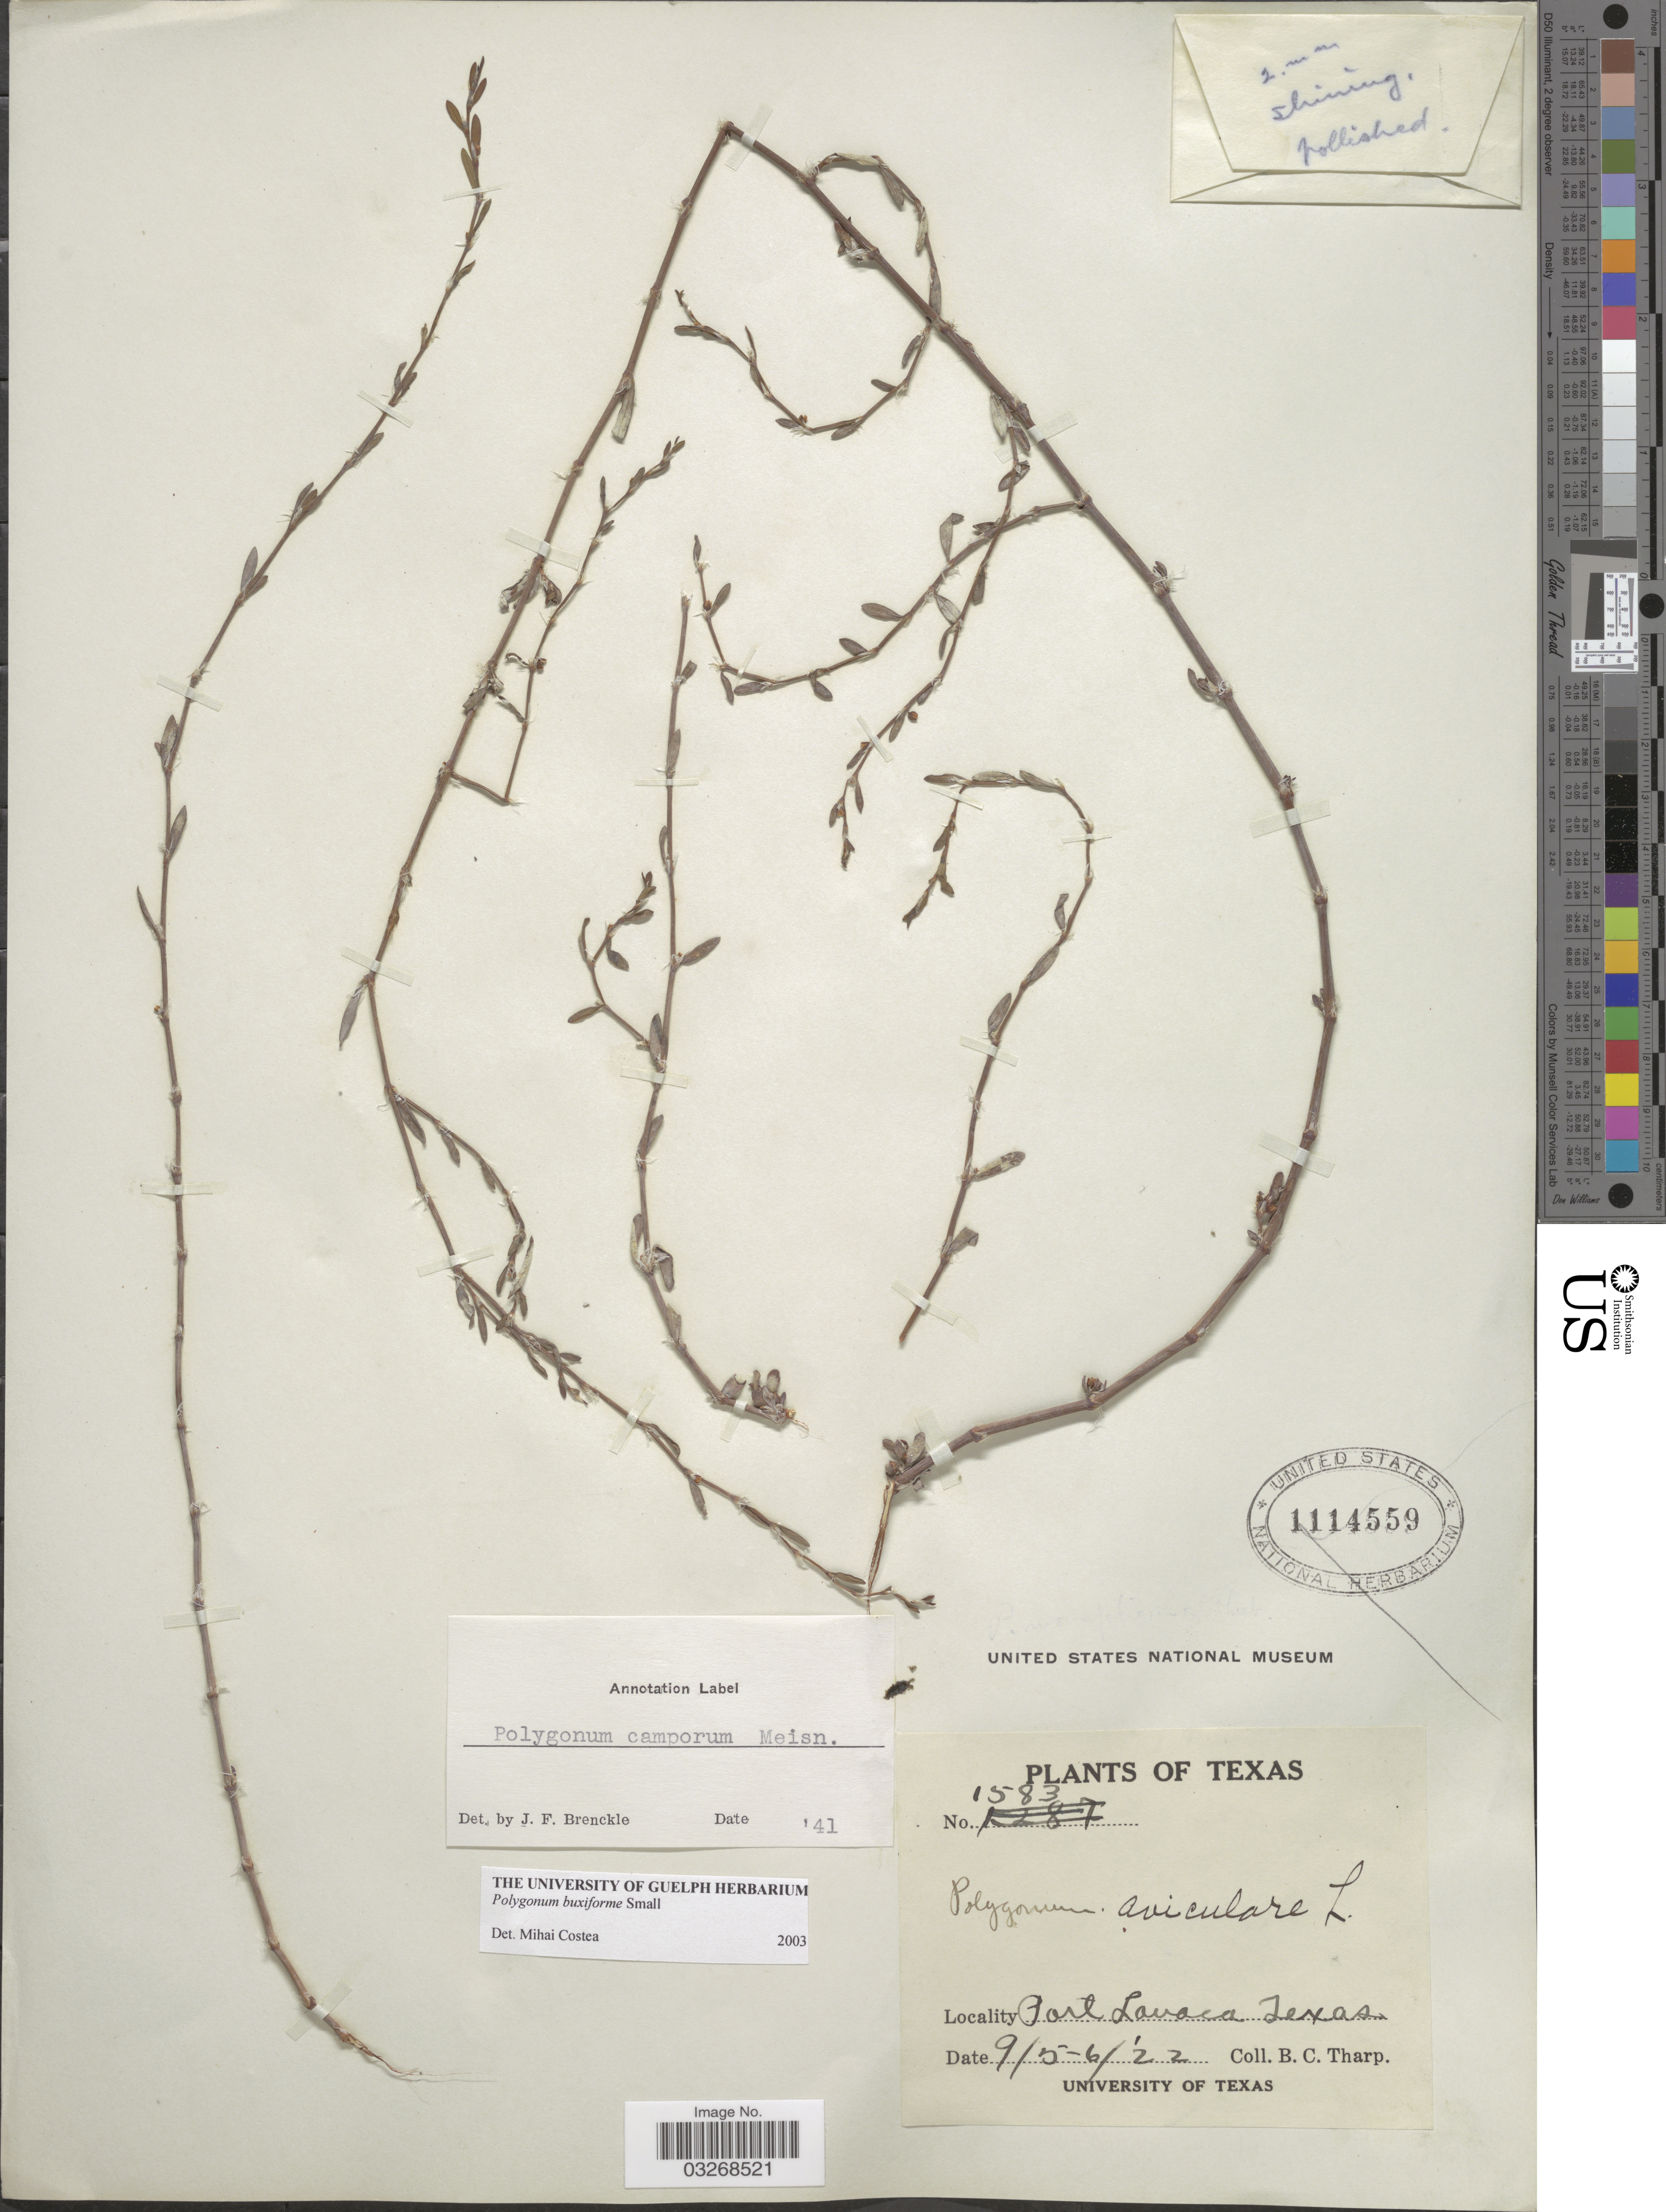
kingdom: Plantae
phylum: Tracheophyta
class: Magnoliopsida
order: Caryophyllales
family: Polygonaceae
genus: Polygonum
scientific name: Polygonum buxiforme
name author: Small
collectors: B. C. Tharp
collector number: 1583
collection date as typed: Transcribed d/m/y: 5/9/22 to 6/9/22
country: United States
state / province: Texas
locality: Port Lavaca.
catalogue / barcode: US 1114559